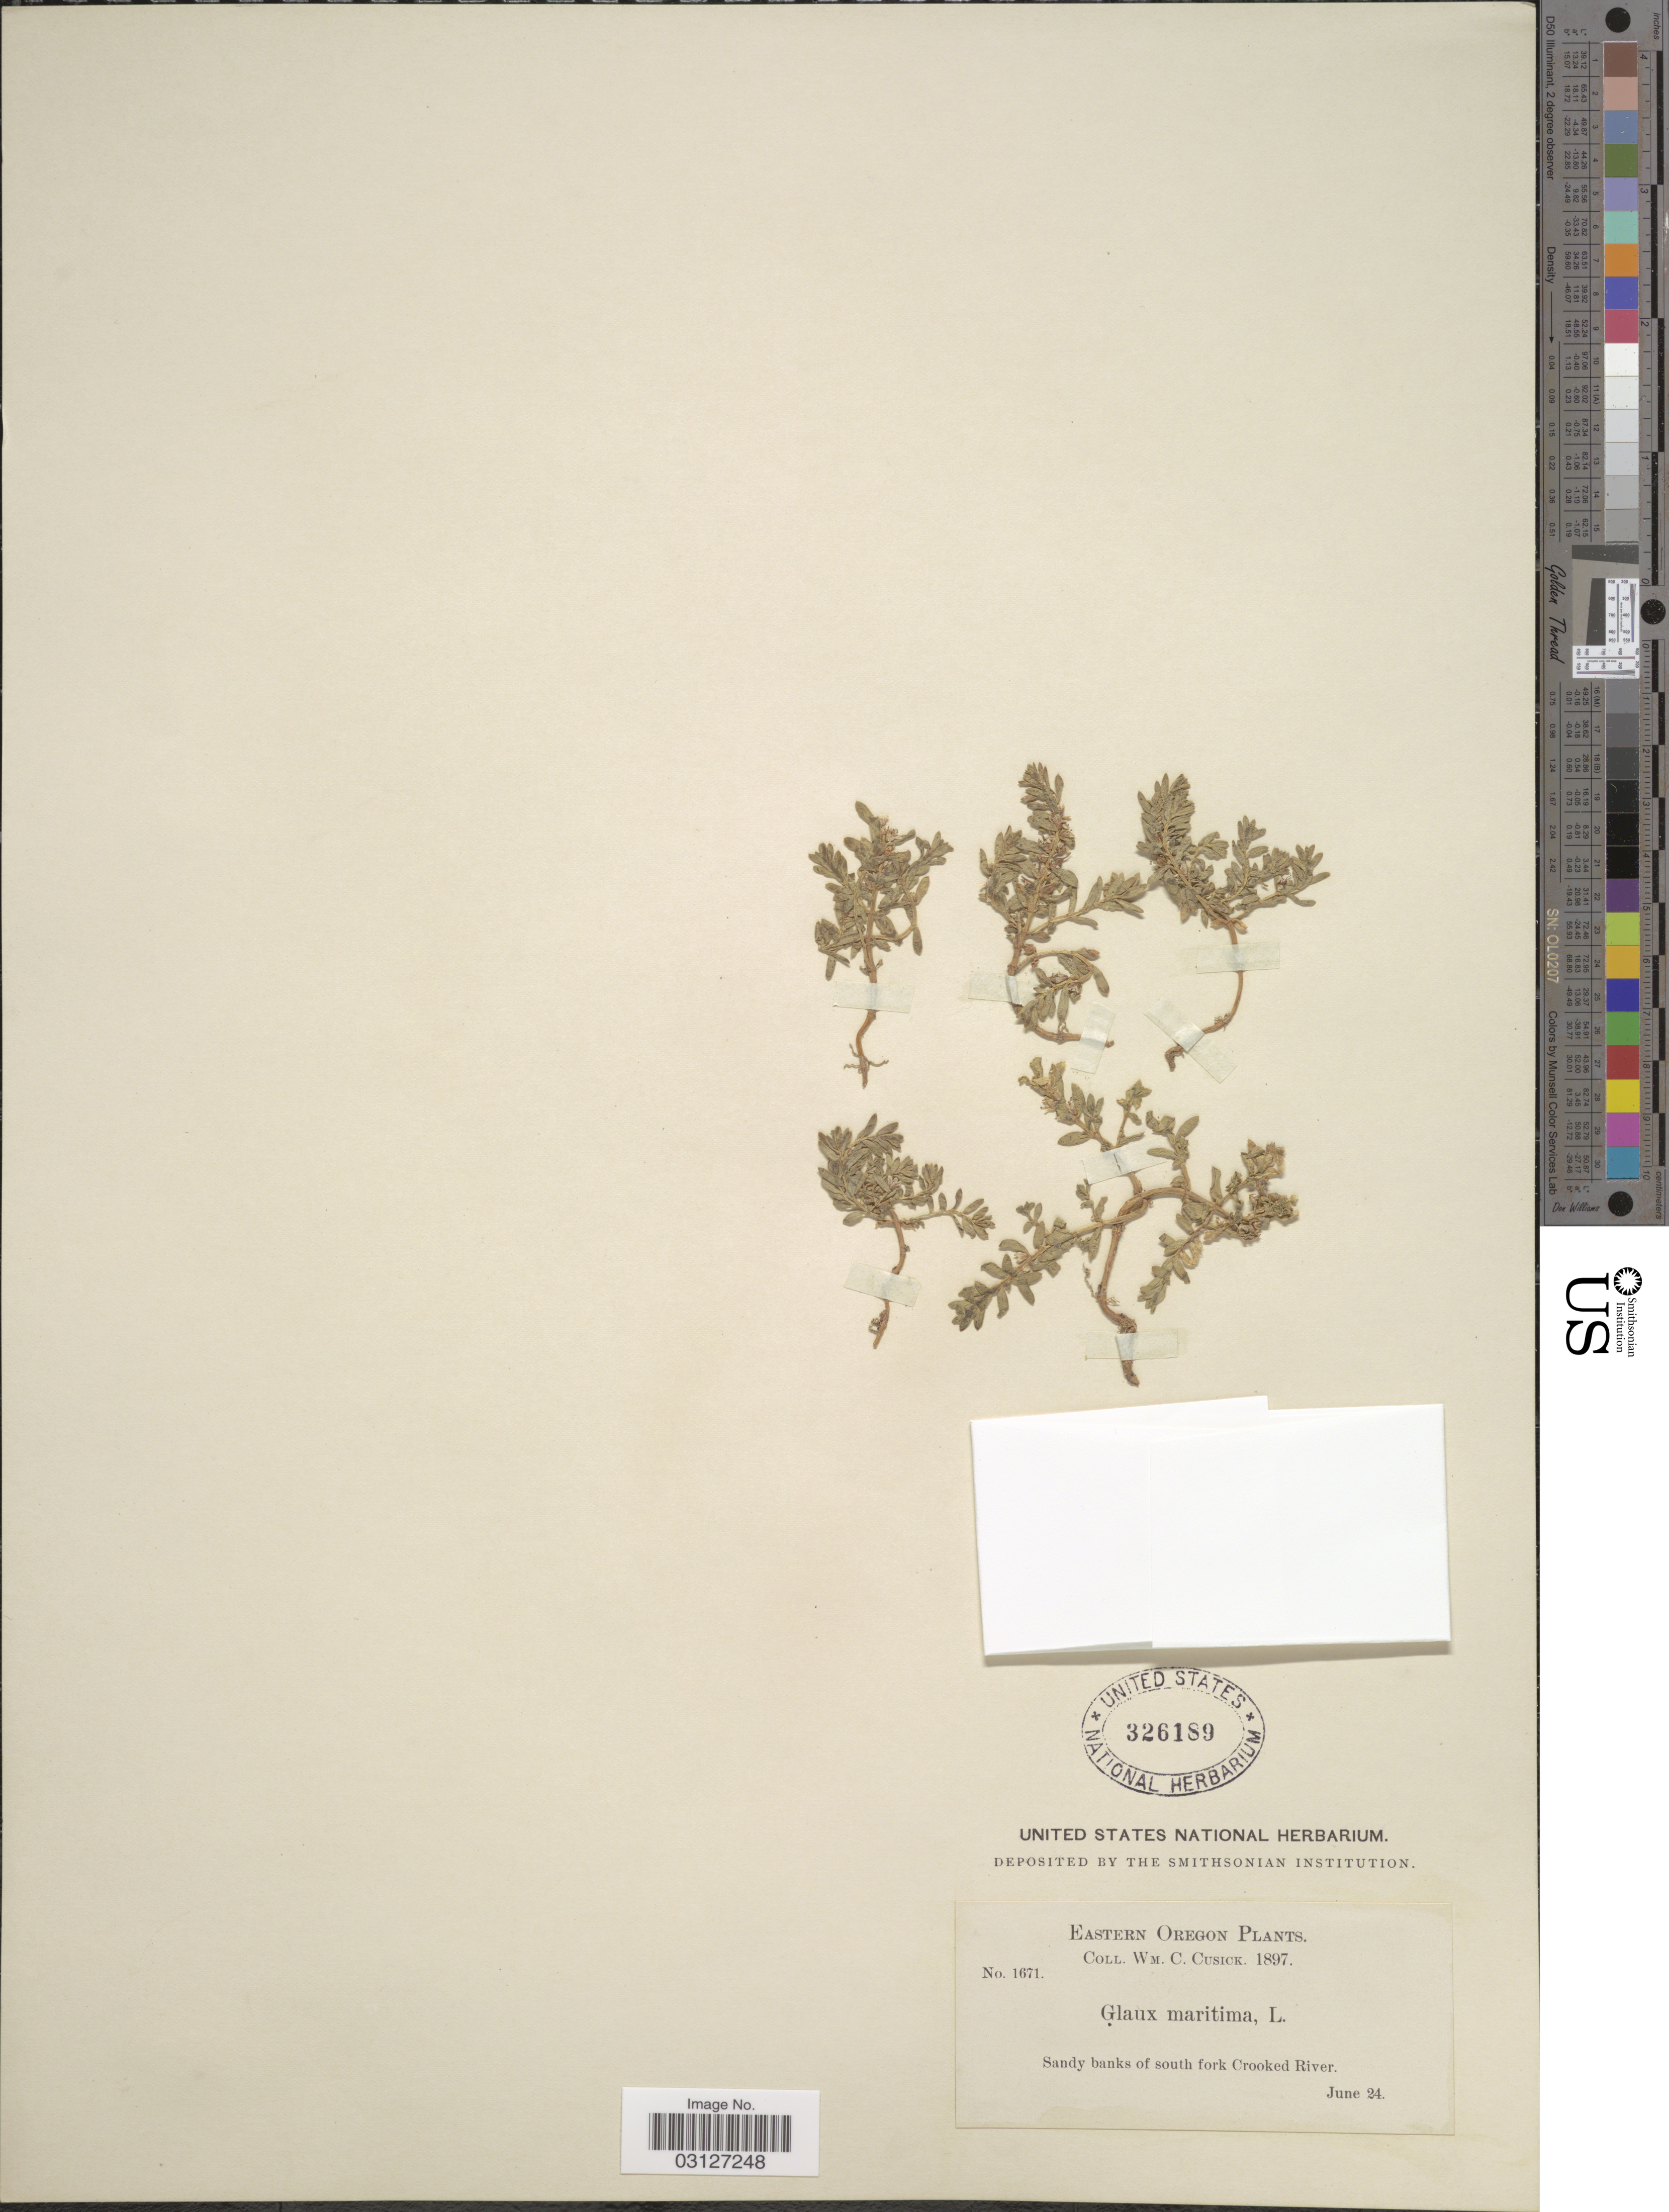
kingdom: Plantae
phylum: Tracheophyta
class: Magnoliopsida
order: Ericales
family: Primulaceae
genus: Glaux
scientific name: Glaux maritima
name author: L.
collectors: W. C. Cusick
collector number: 1671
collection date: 1897-06-24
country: United States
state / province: Oregon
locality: Eastern Oregon, Sandy banks of south fork Crooked River.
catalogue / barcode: US 326189